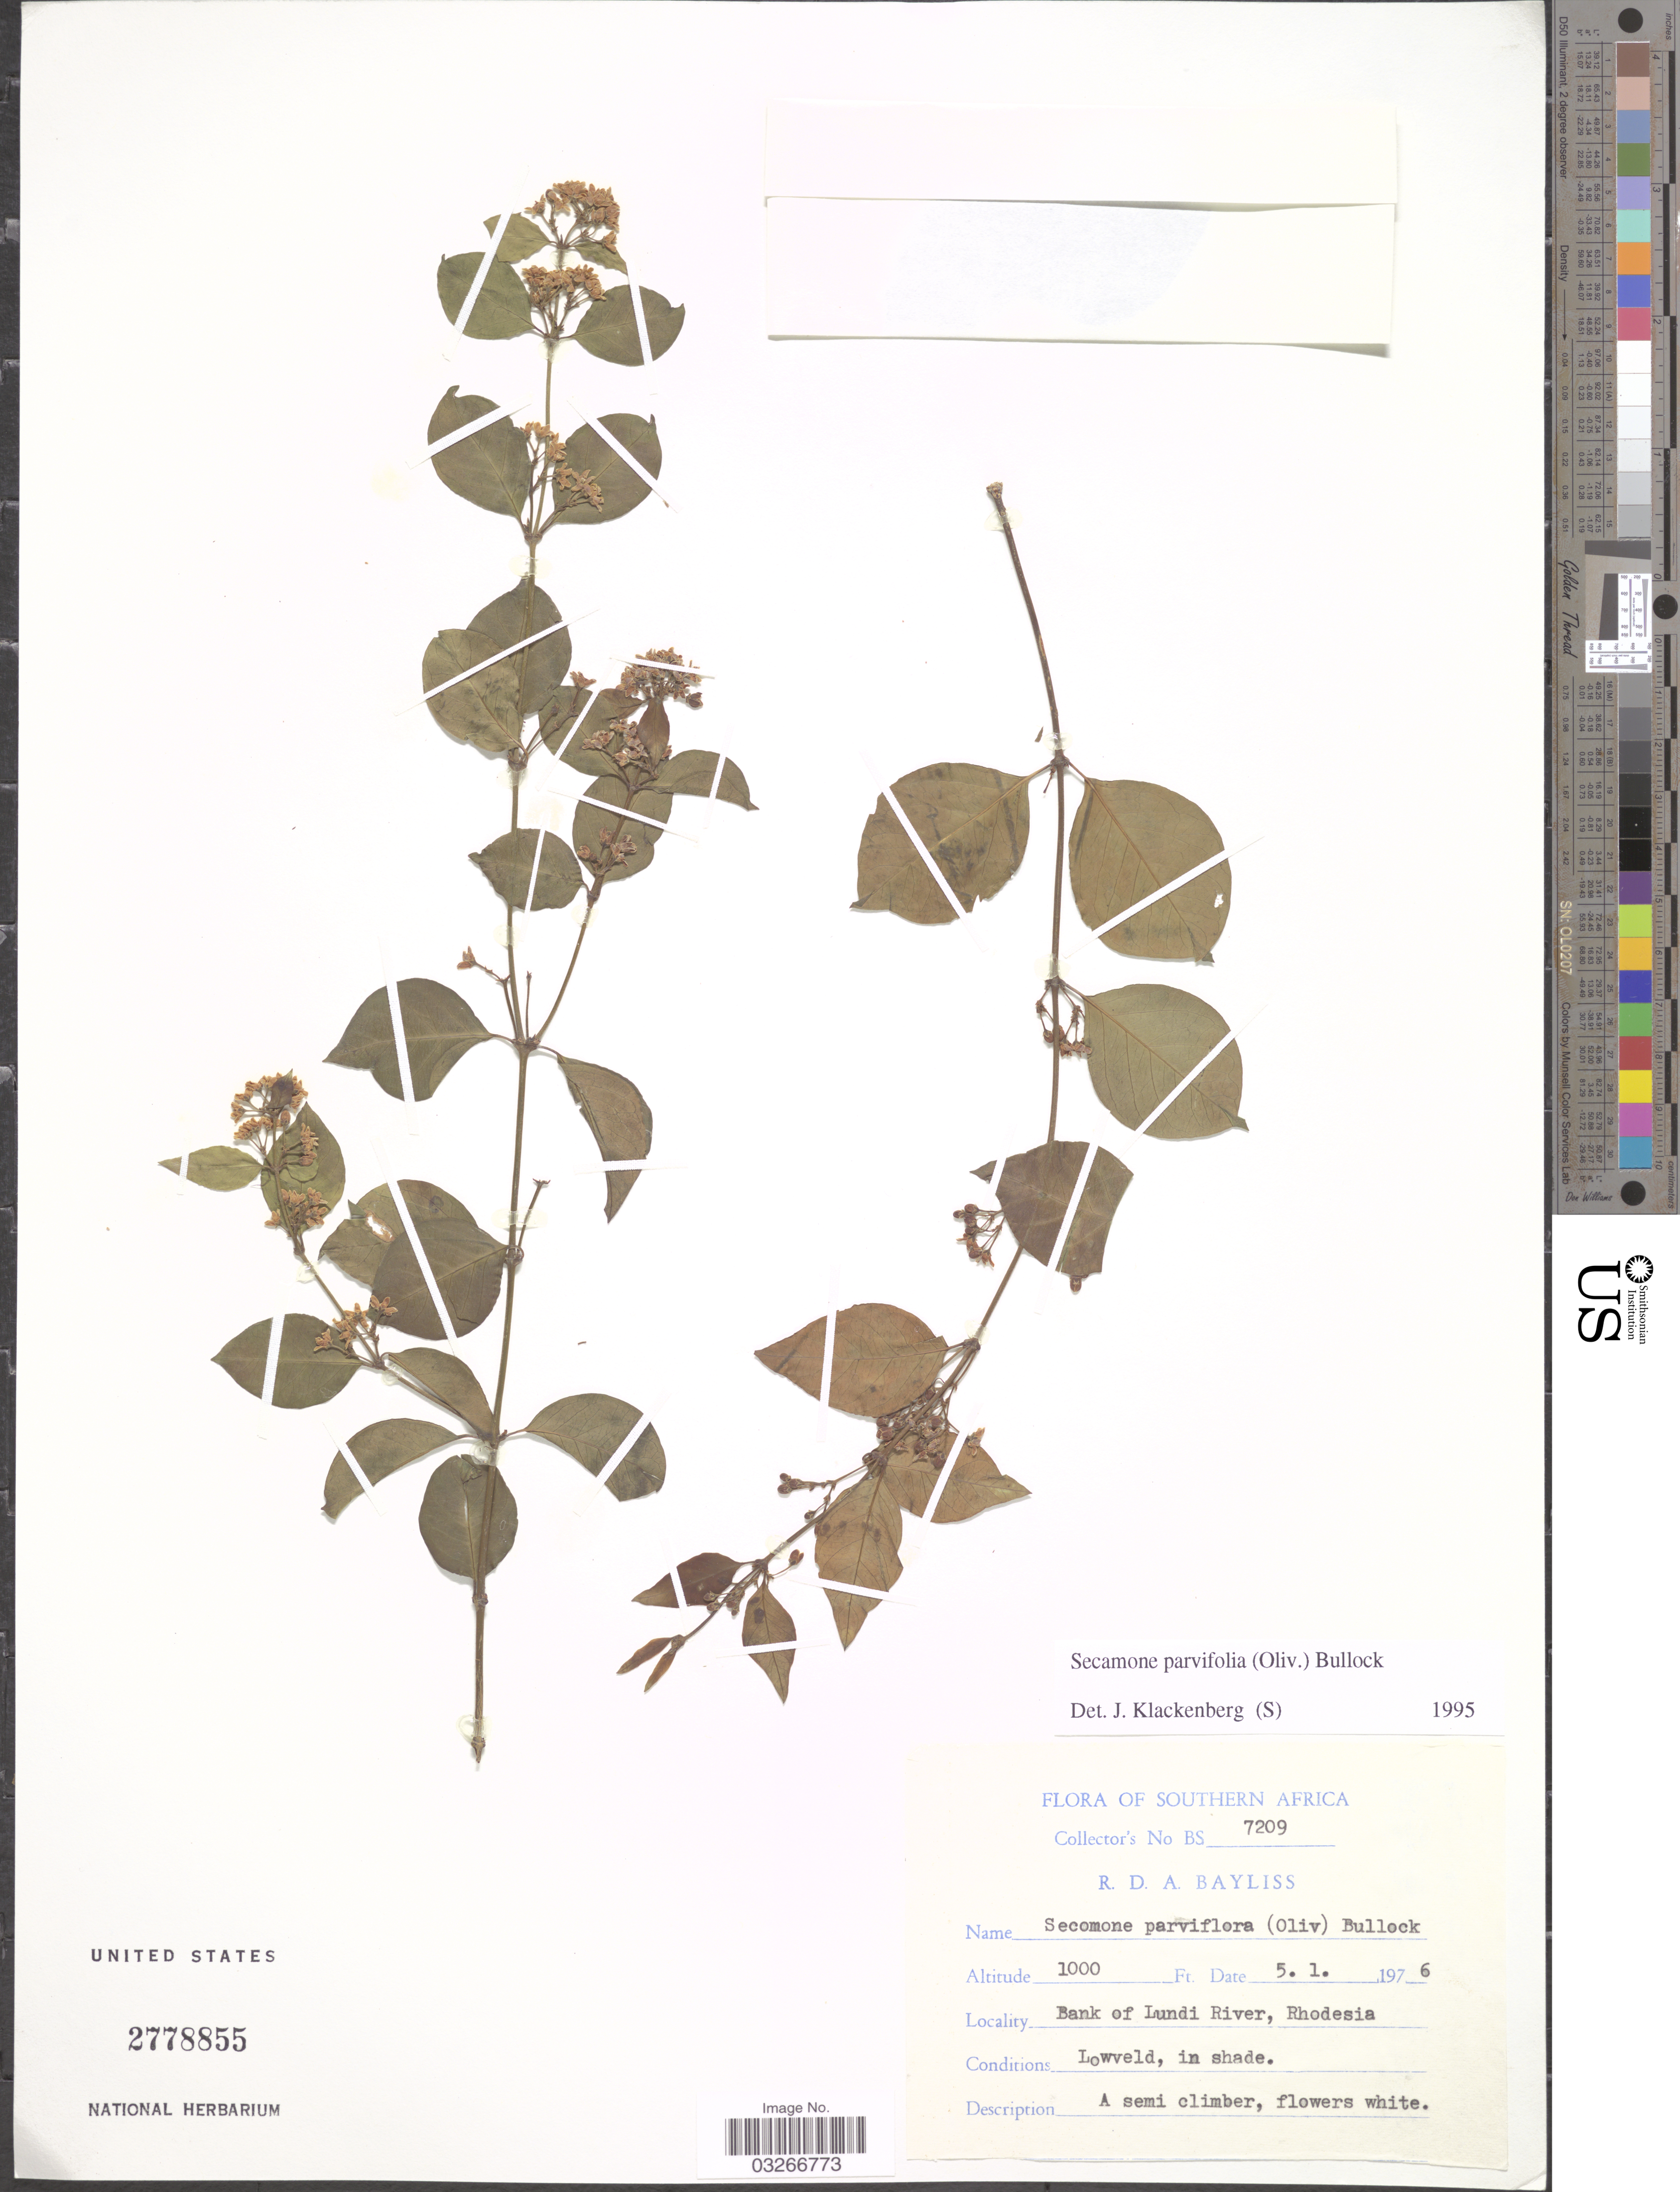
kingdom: Plantae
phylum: Tracheophyta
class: Magnoliopsida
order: Gentianales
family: Apocynaceae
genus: Secamone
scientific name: Secamone parvifolia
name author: Bullock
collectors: R. Bayliss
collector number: BS7209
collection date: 1976-01-05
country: Zimbabwe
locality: Southern Africa, Bank of Lundi River, Rhodesia.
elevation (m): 305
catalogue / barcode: US 2778855